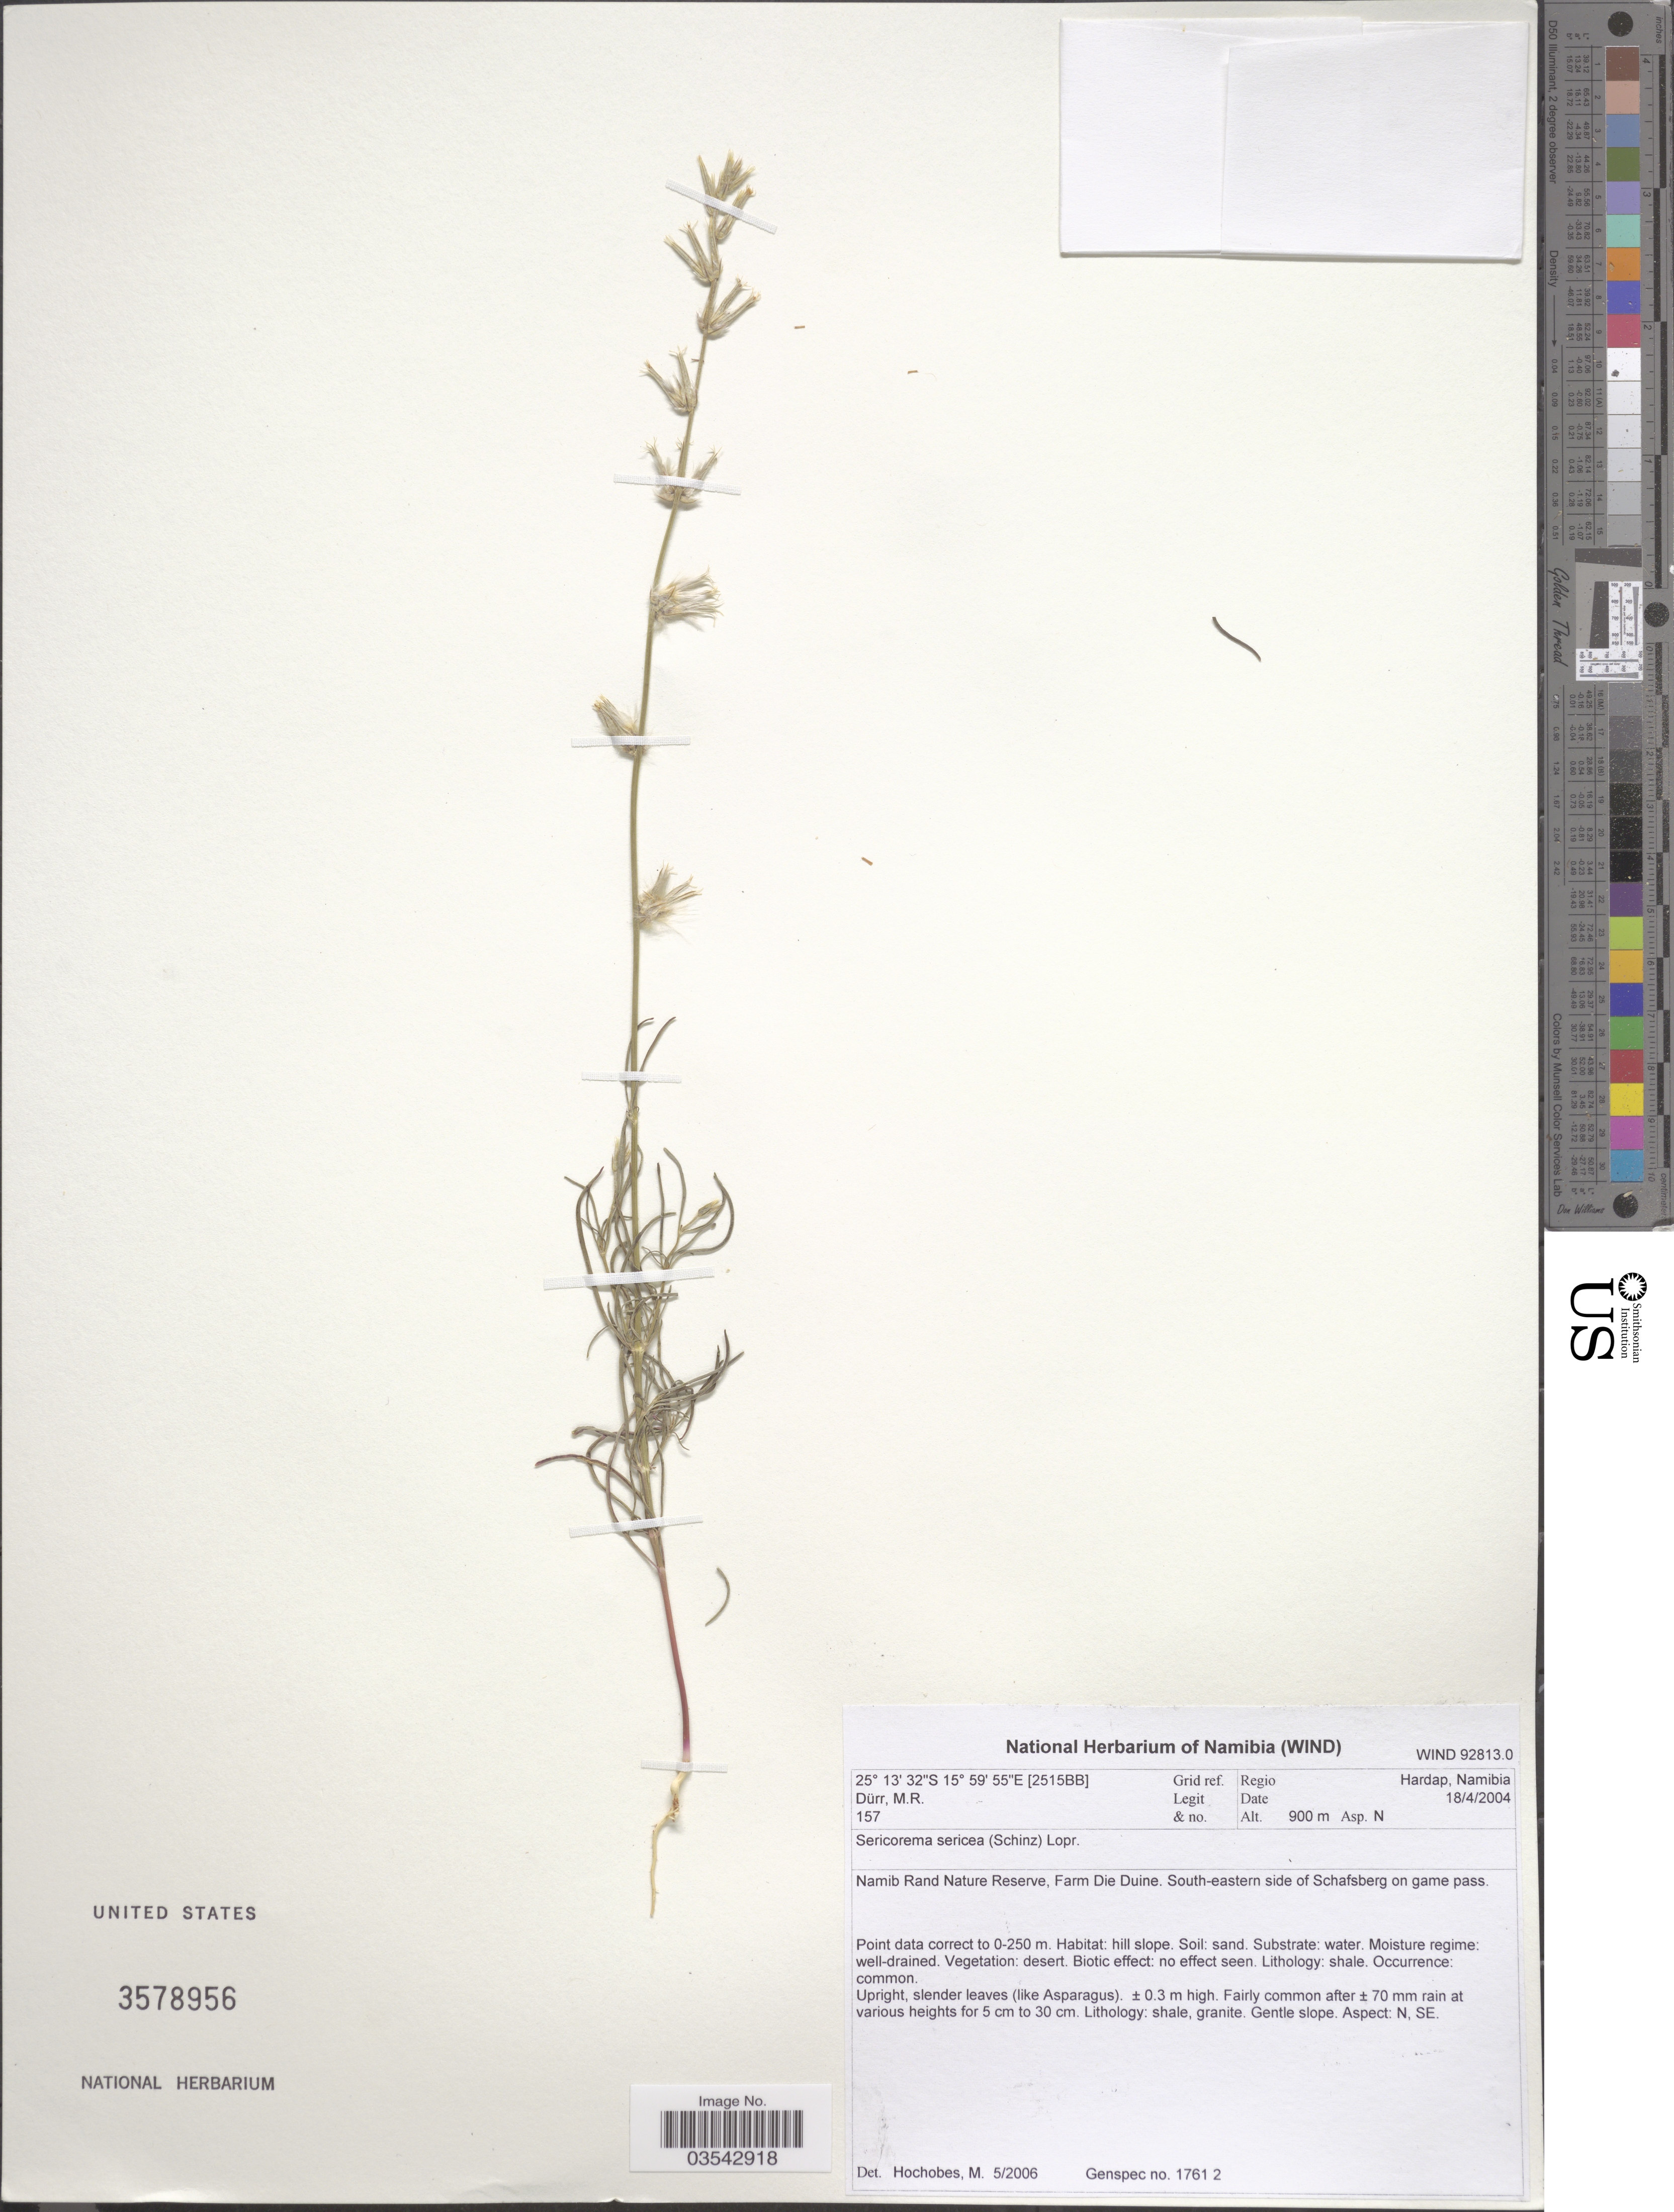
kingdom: Plantae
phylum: Tracheophyta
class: Magnoliopsida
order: Caryophyllales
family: Amaranthaceae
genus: Sericorema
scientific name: Sericorema sericea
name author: Lopr.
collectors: M. Dürr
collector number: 157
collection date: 2004-04-18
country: Namibia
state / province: Hardap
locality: Grid ref. [2515BB]. Regio Hardap. Namib Rand Nature Reserve, Farm Die Duine. South-eastern side of Schafsberg on game pass.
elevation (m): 900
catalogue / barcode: US 3578956